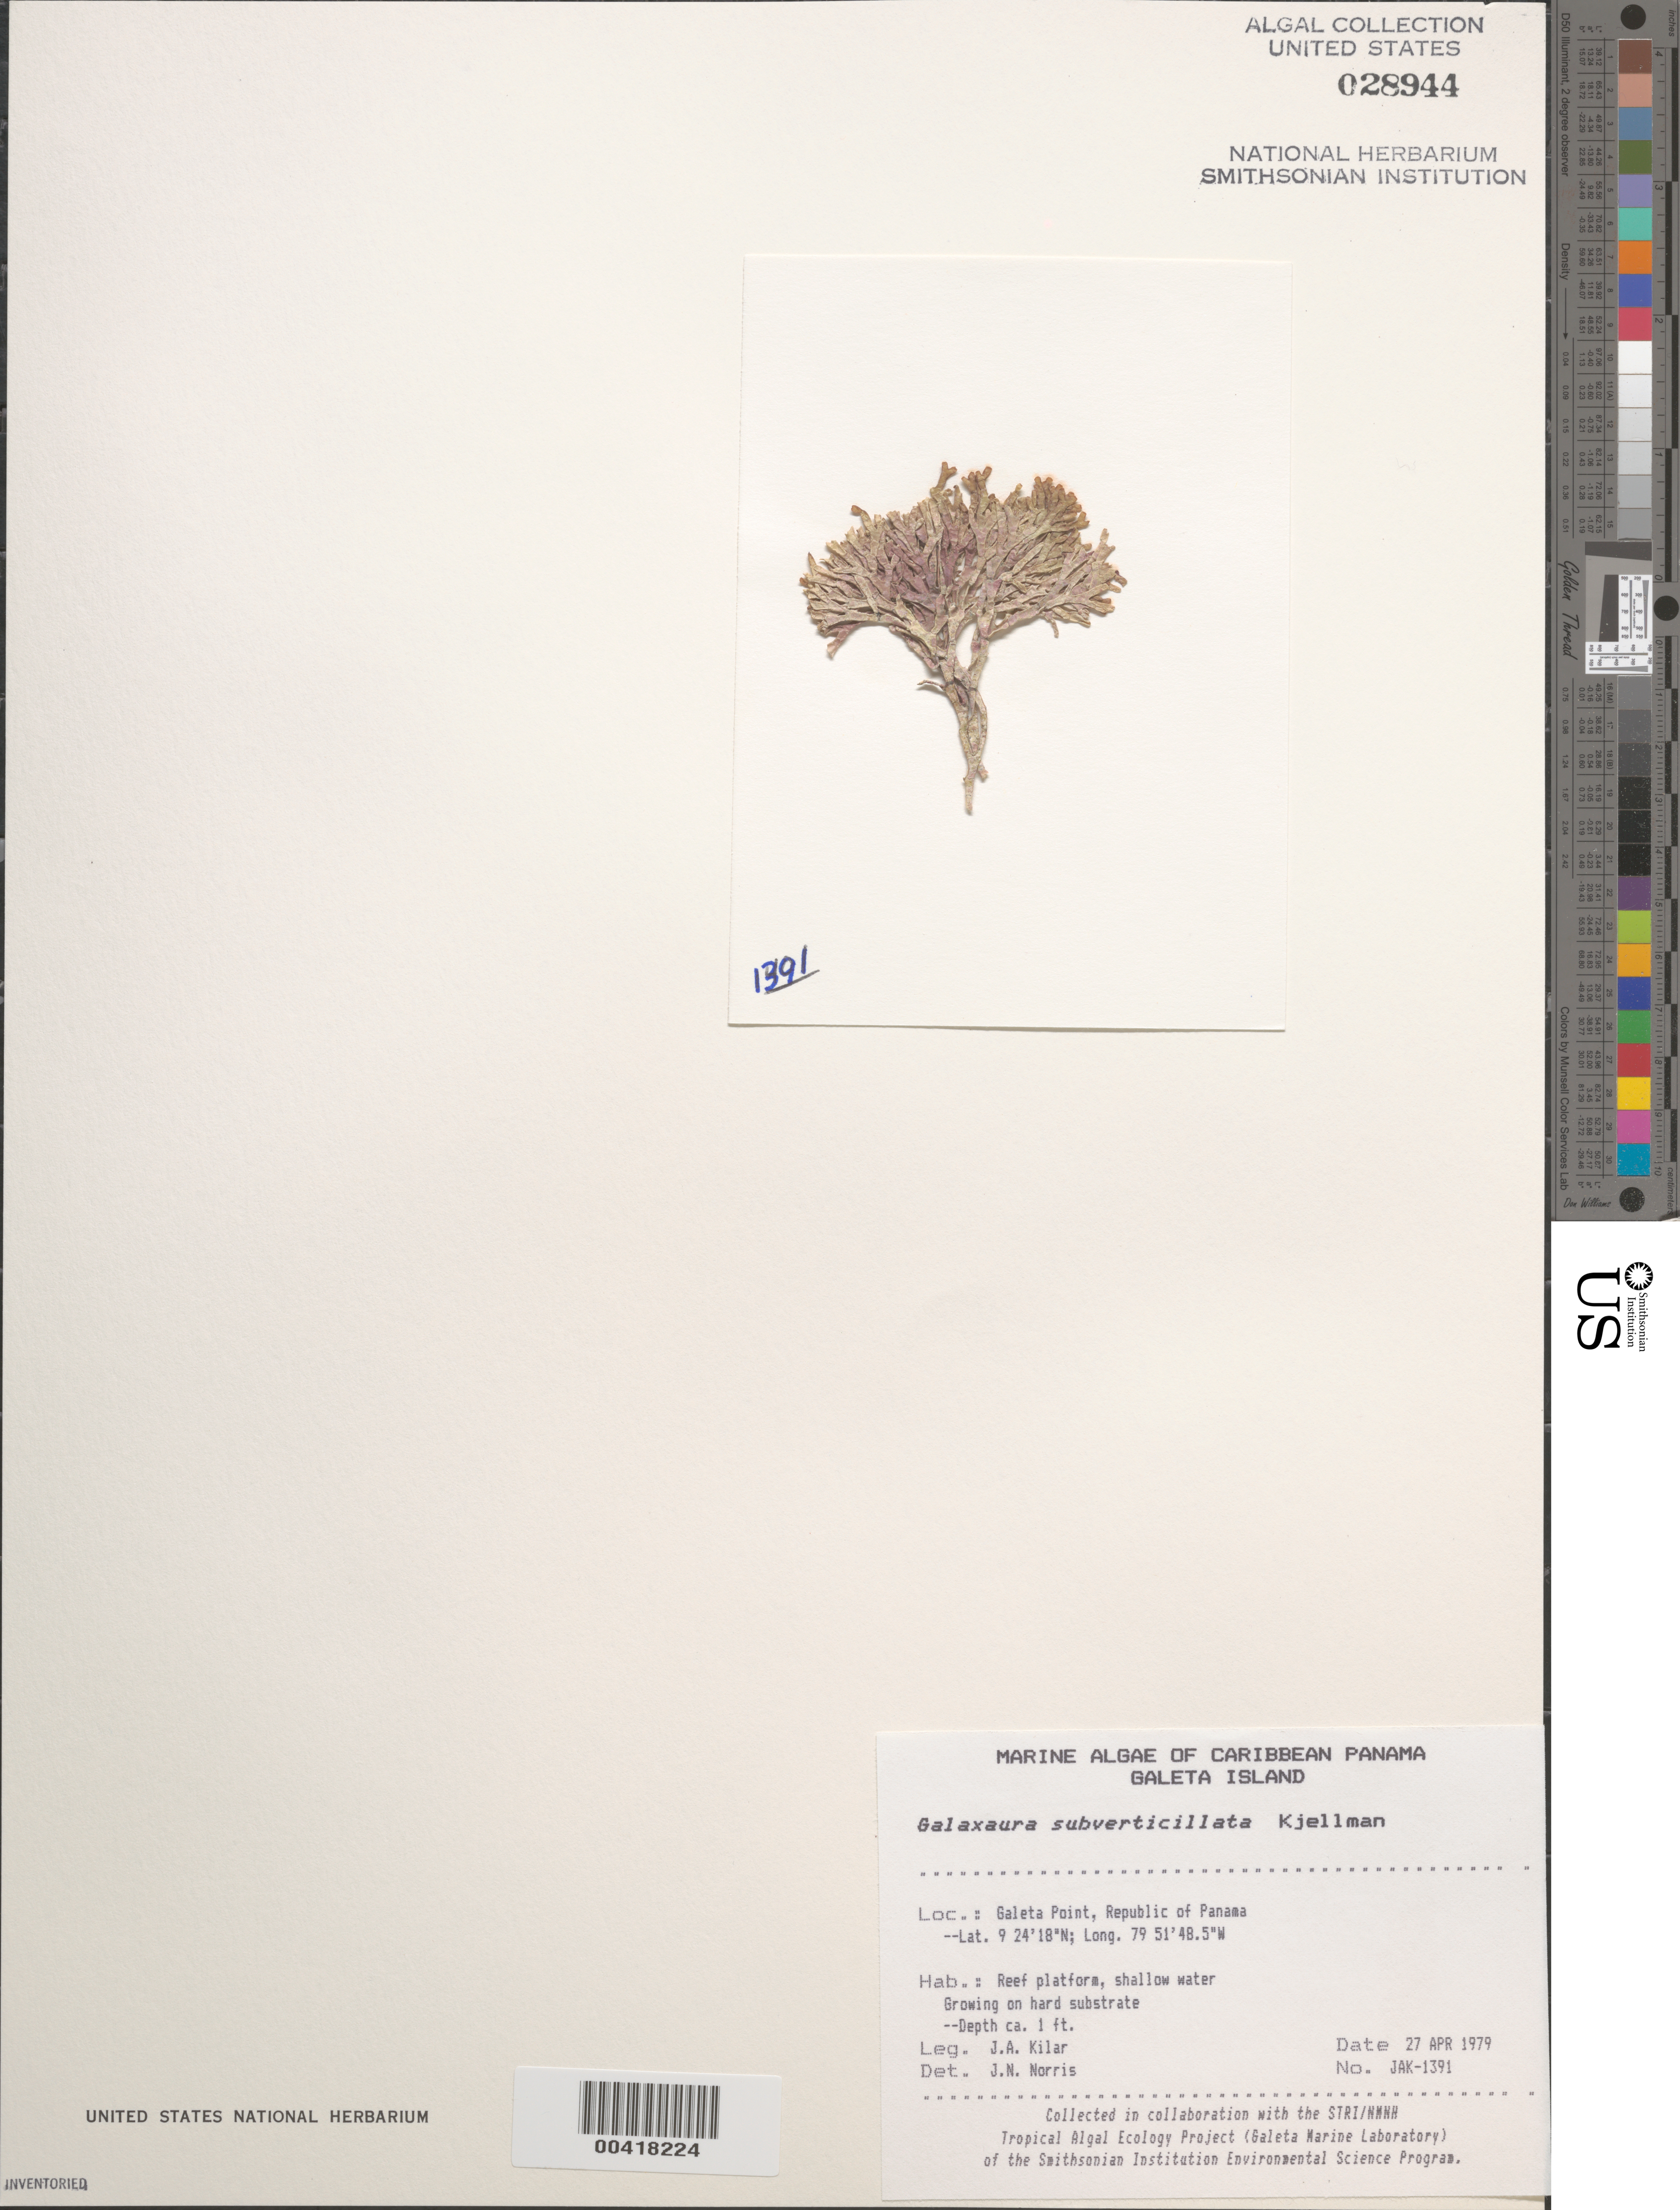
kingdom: Plantae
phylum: Rhodophyta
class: Florideophyceae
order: Nemaliales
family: Galaxauraceae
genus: Galaxaura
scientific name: Galaxaura rugosa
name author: (Ellis & Sol.) J.V.Lamouroux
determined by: Algae name updating Project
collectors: J. A. Kilar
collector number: JAK-1391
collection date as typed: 27 Apr 1979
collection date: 1979-04-27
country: Panama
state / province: Colón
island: Galeta Island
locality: Galeta Point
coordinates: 9 24' 18" N, 79 51' 48.5" W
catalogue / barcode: US 28944